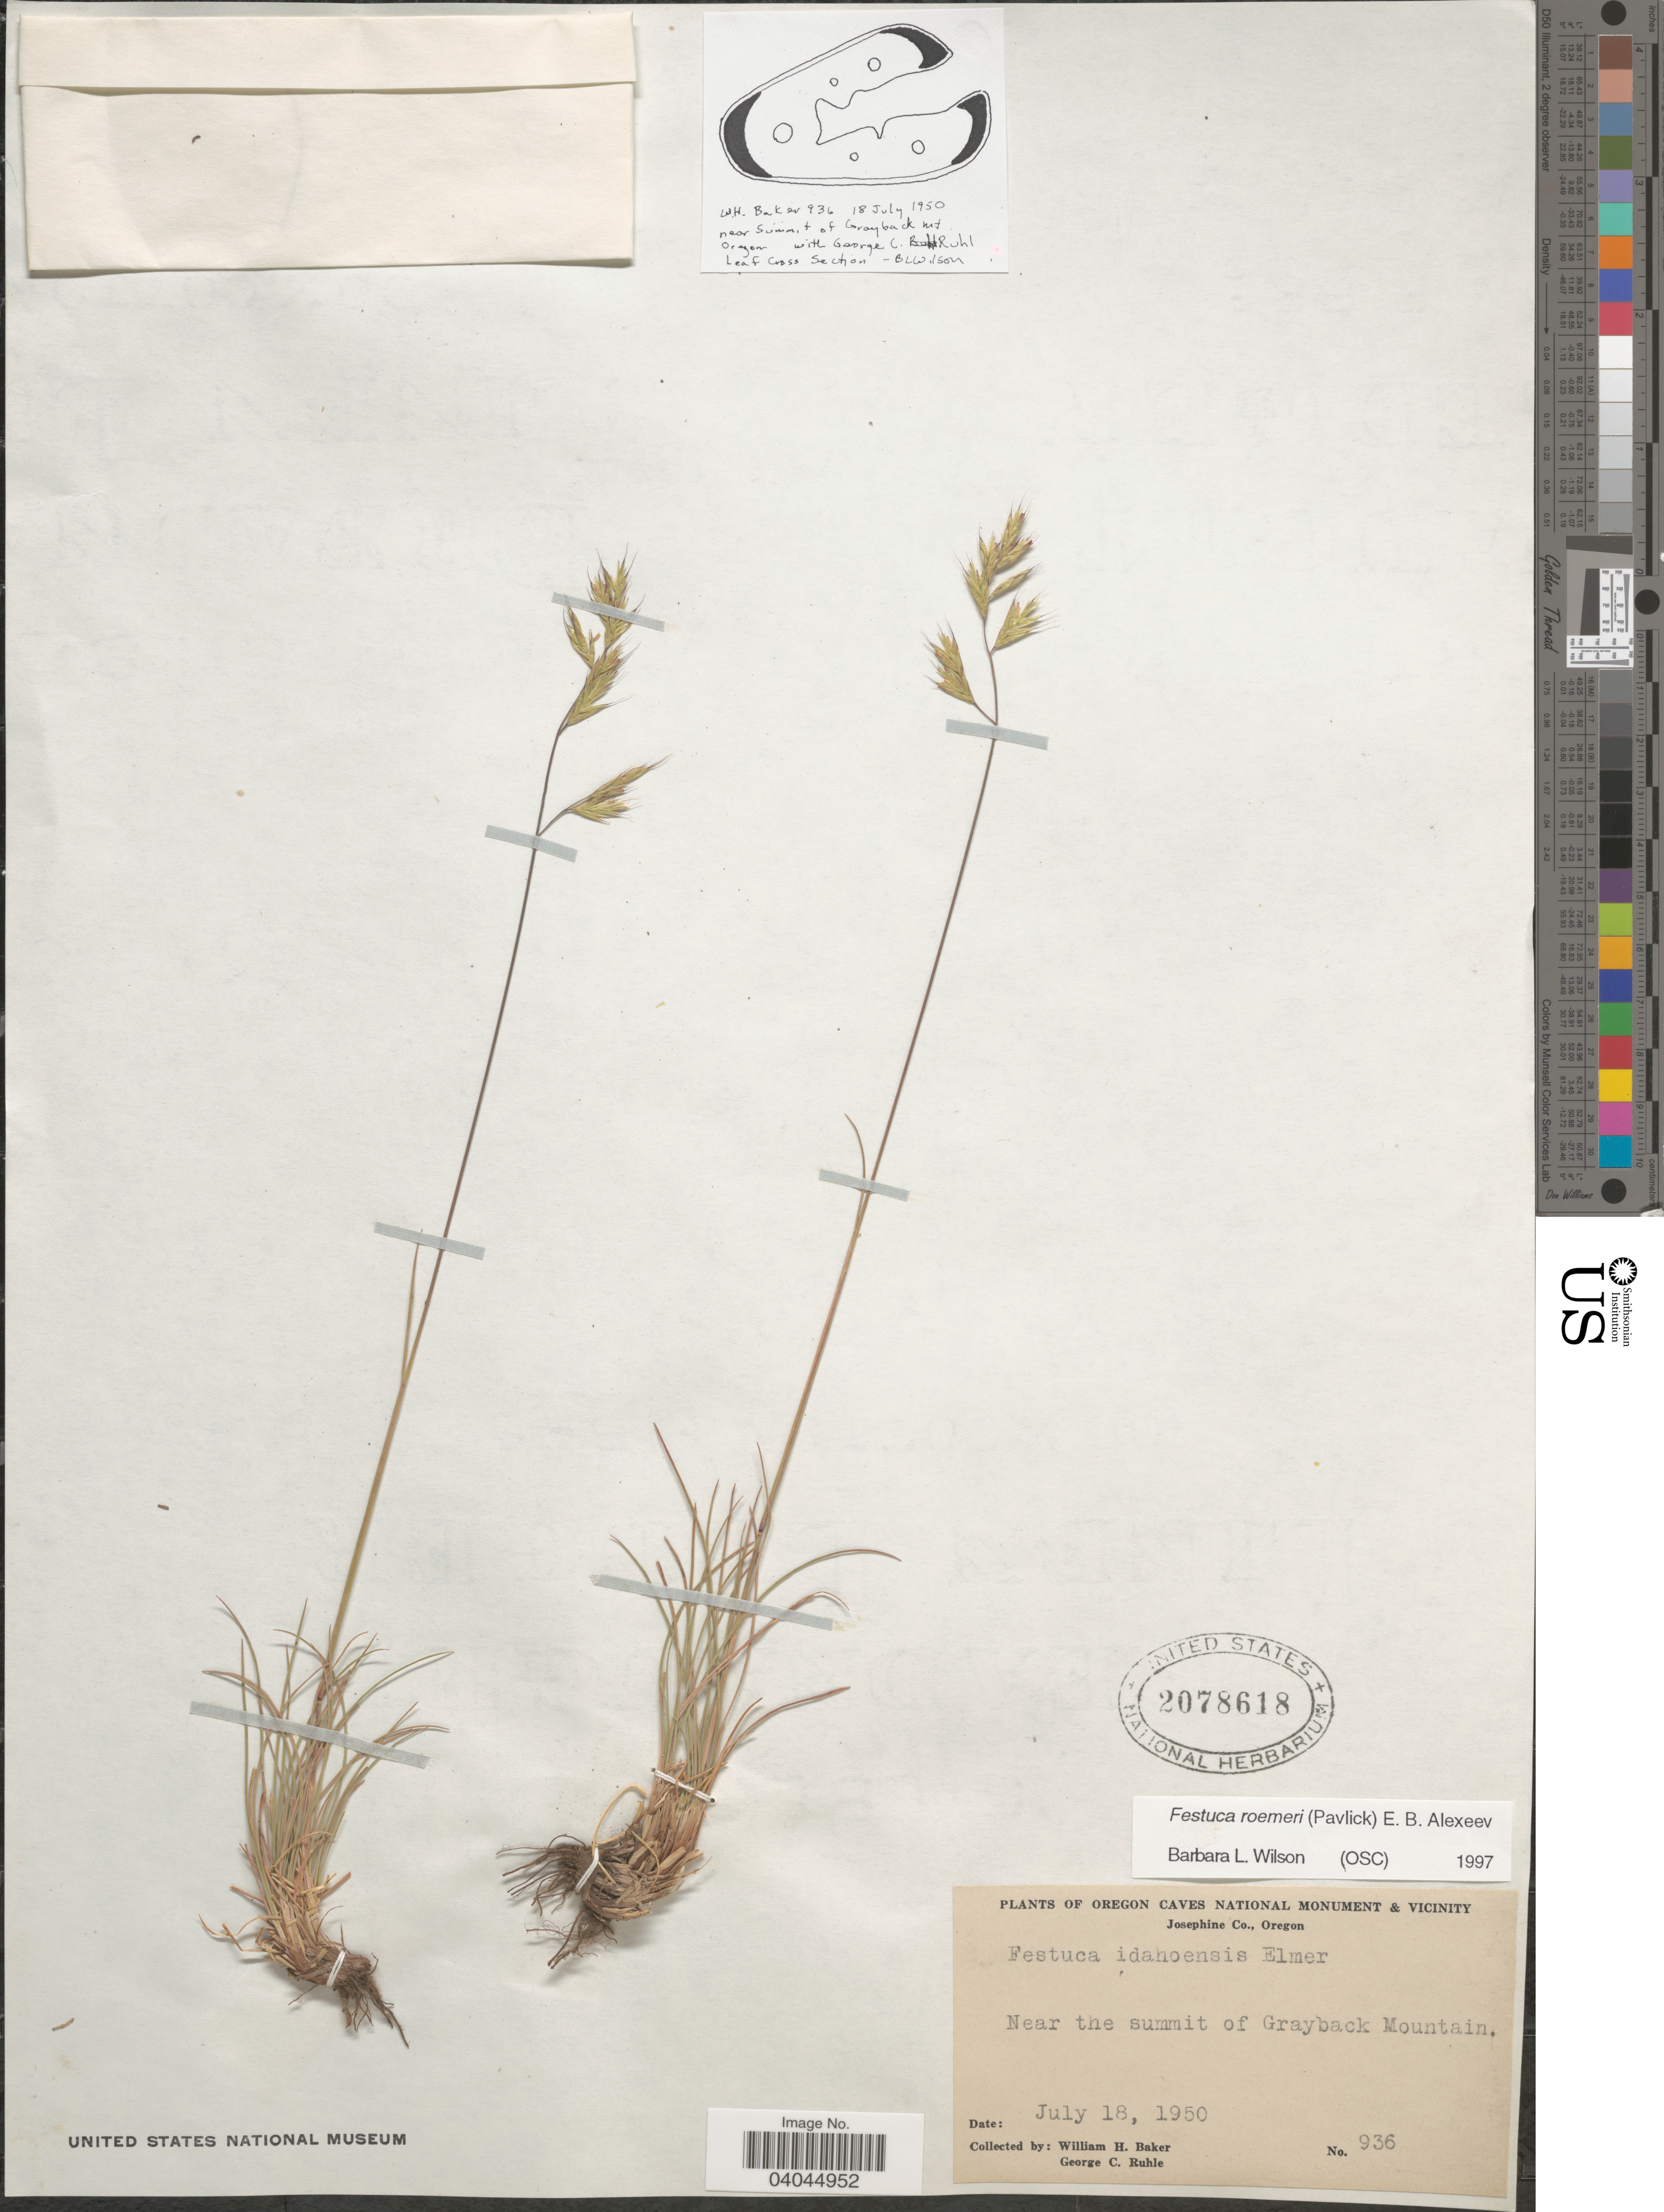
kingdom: Plantae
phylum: Tracheophyta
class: Liliopsida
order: Poales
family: Poaceae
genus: Festuca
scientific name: Festuca roemeri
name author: (Pavlick) E.B. Alexeev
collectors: W. H. Baker & G. Ruhle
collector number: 936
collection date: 1950-07-18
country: United States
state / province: Oregon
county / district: Josephine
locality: Oregon Caves National Monument & Vicinity. Josephine Co. Near the summit of Grayback Mountain.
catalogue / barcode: US 2078618